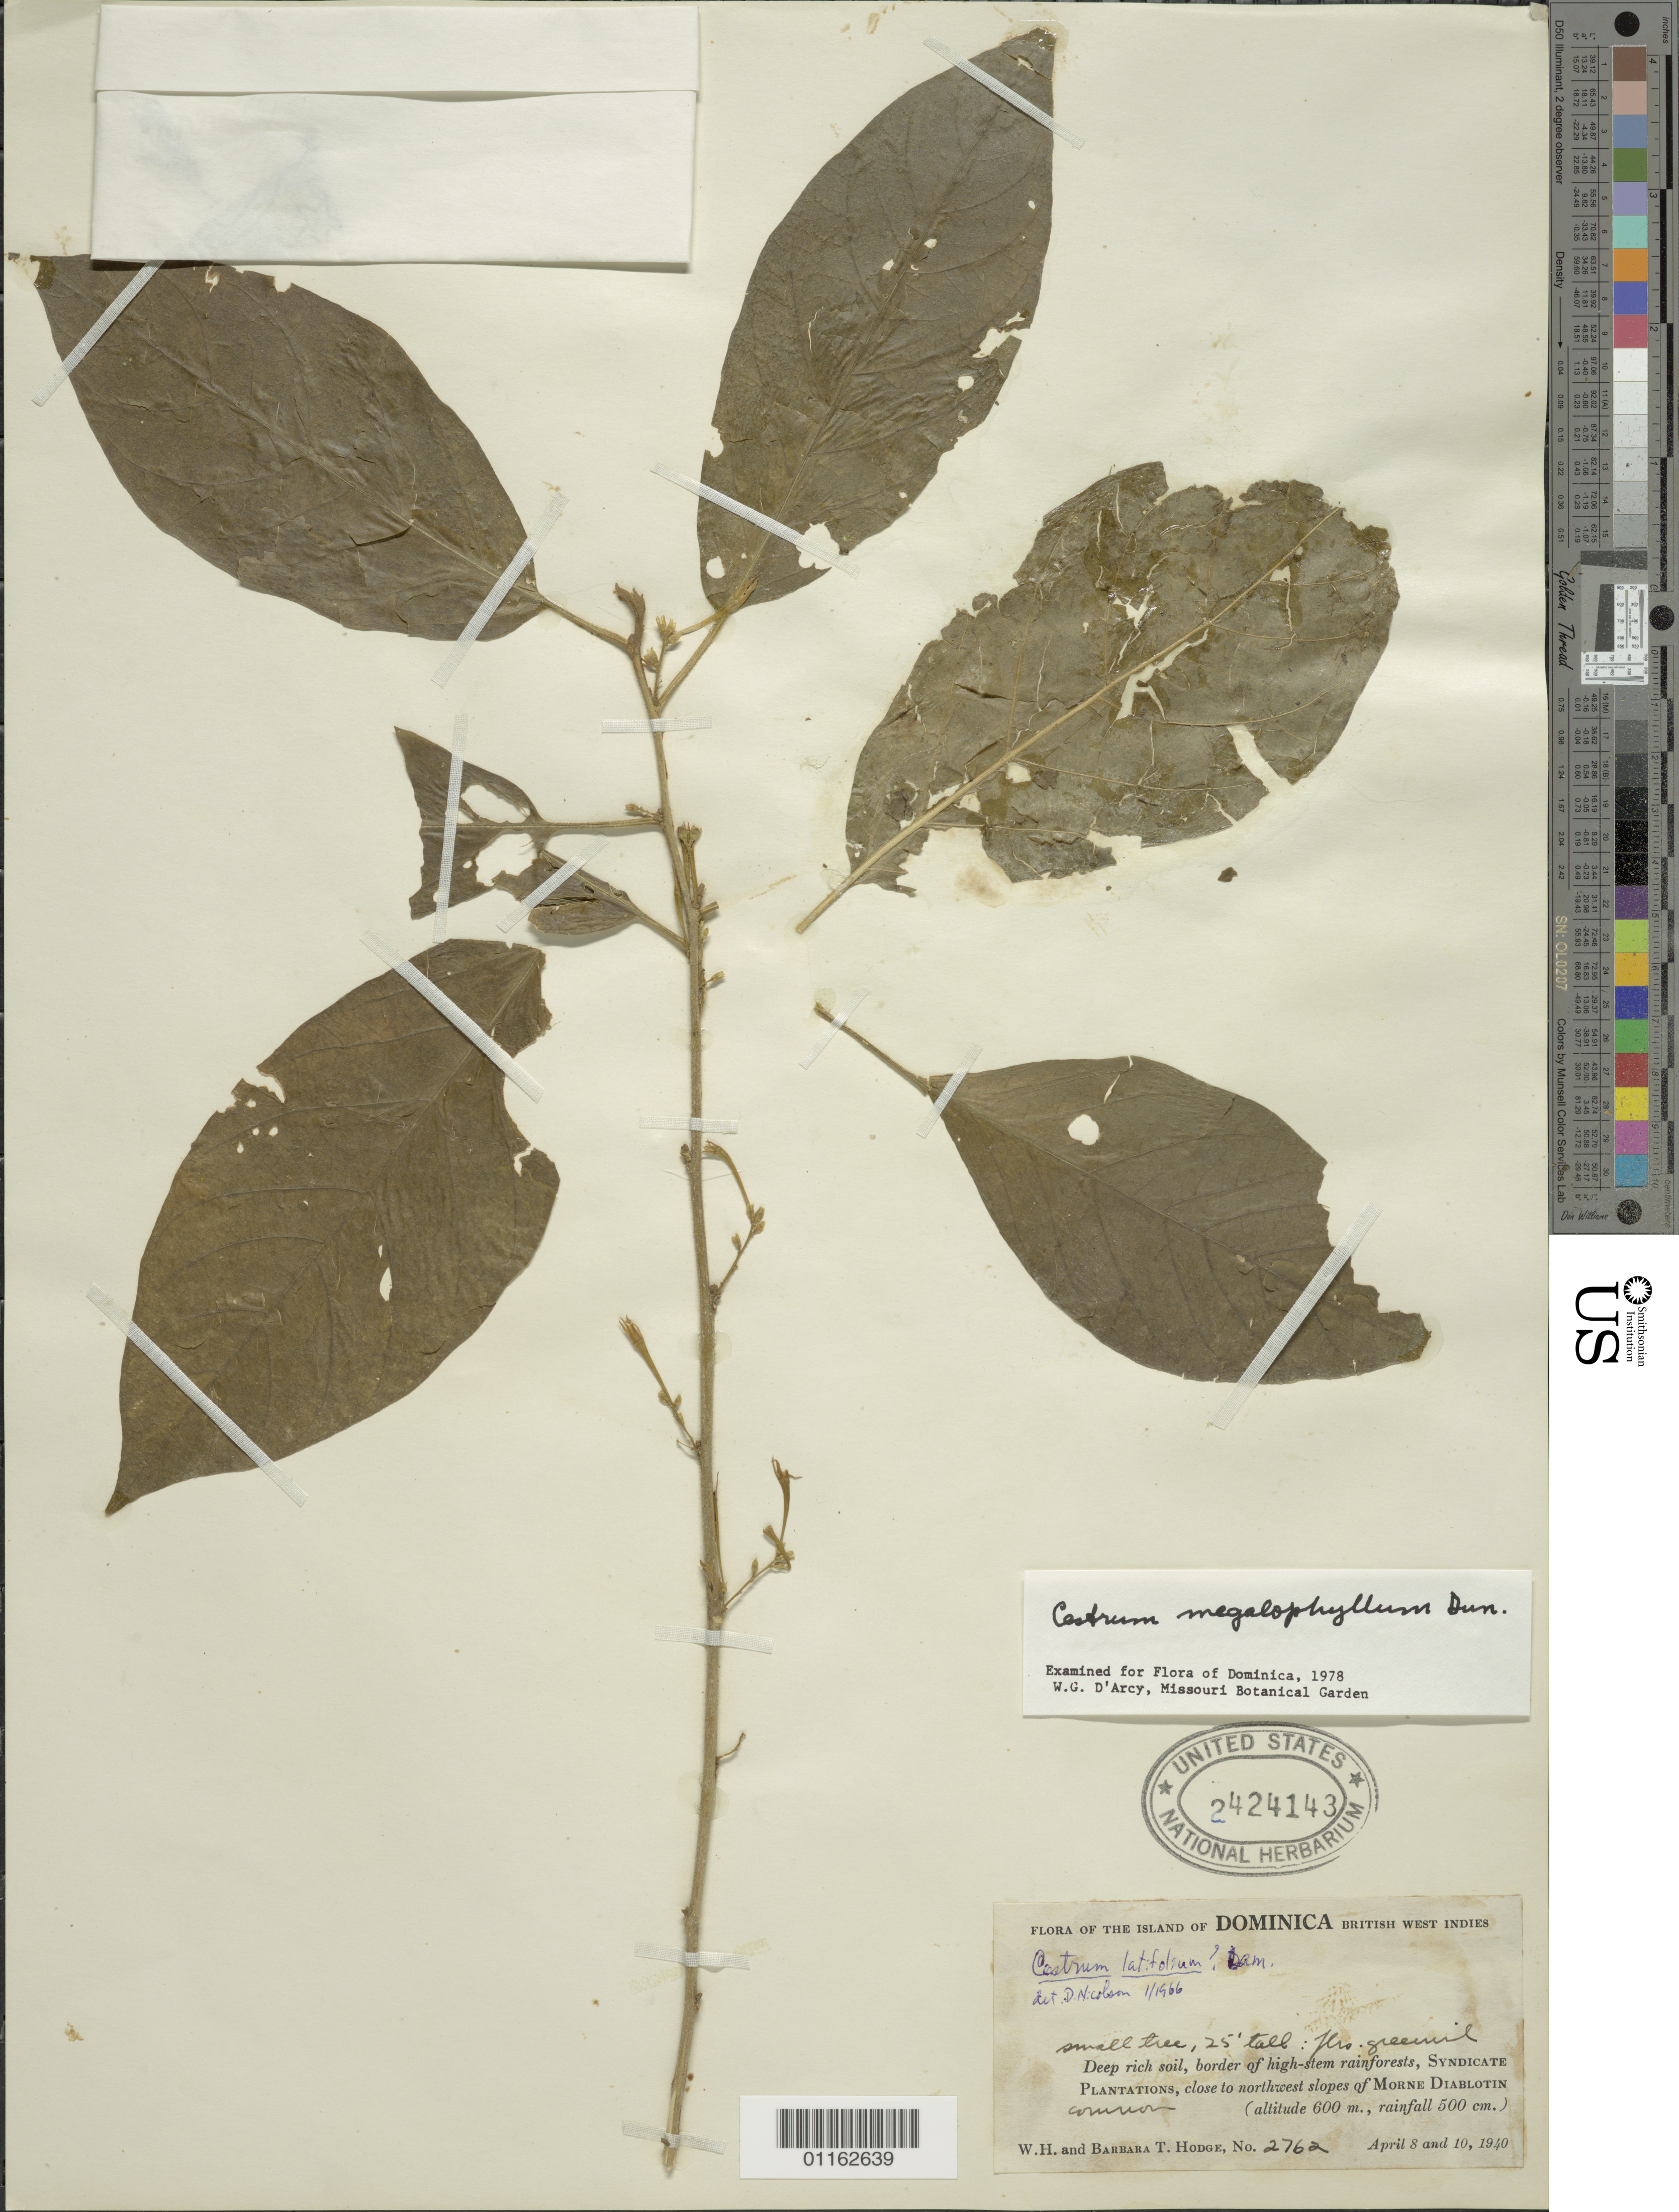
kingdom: Plantae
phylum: Tracheophyta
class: Magnoliopsida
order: Solanales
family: Solanaceae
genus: Cestrum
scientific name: Cestrum megalophyllum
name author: Dunal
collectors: W. Hodge & B. Hodge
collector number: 2762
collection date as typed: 08 Apr 1940 and 10 Apr 1940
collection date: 1940-04-08,1940-04-10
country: Dominica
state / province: St. Andrew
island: Dominica I.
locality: Deep rich soil, border of high-stem rainforest. Syndicate Planations close to the NW slopes of Morne Diablotins.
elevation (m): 600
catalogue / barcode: US 2424143